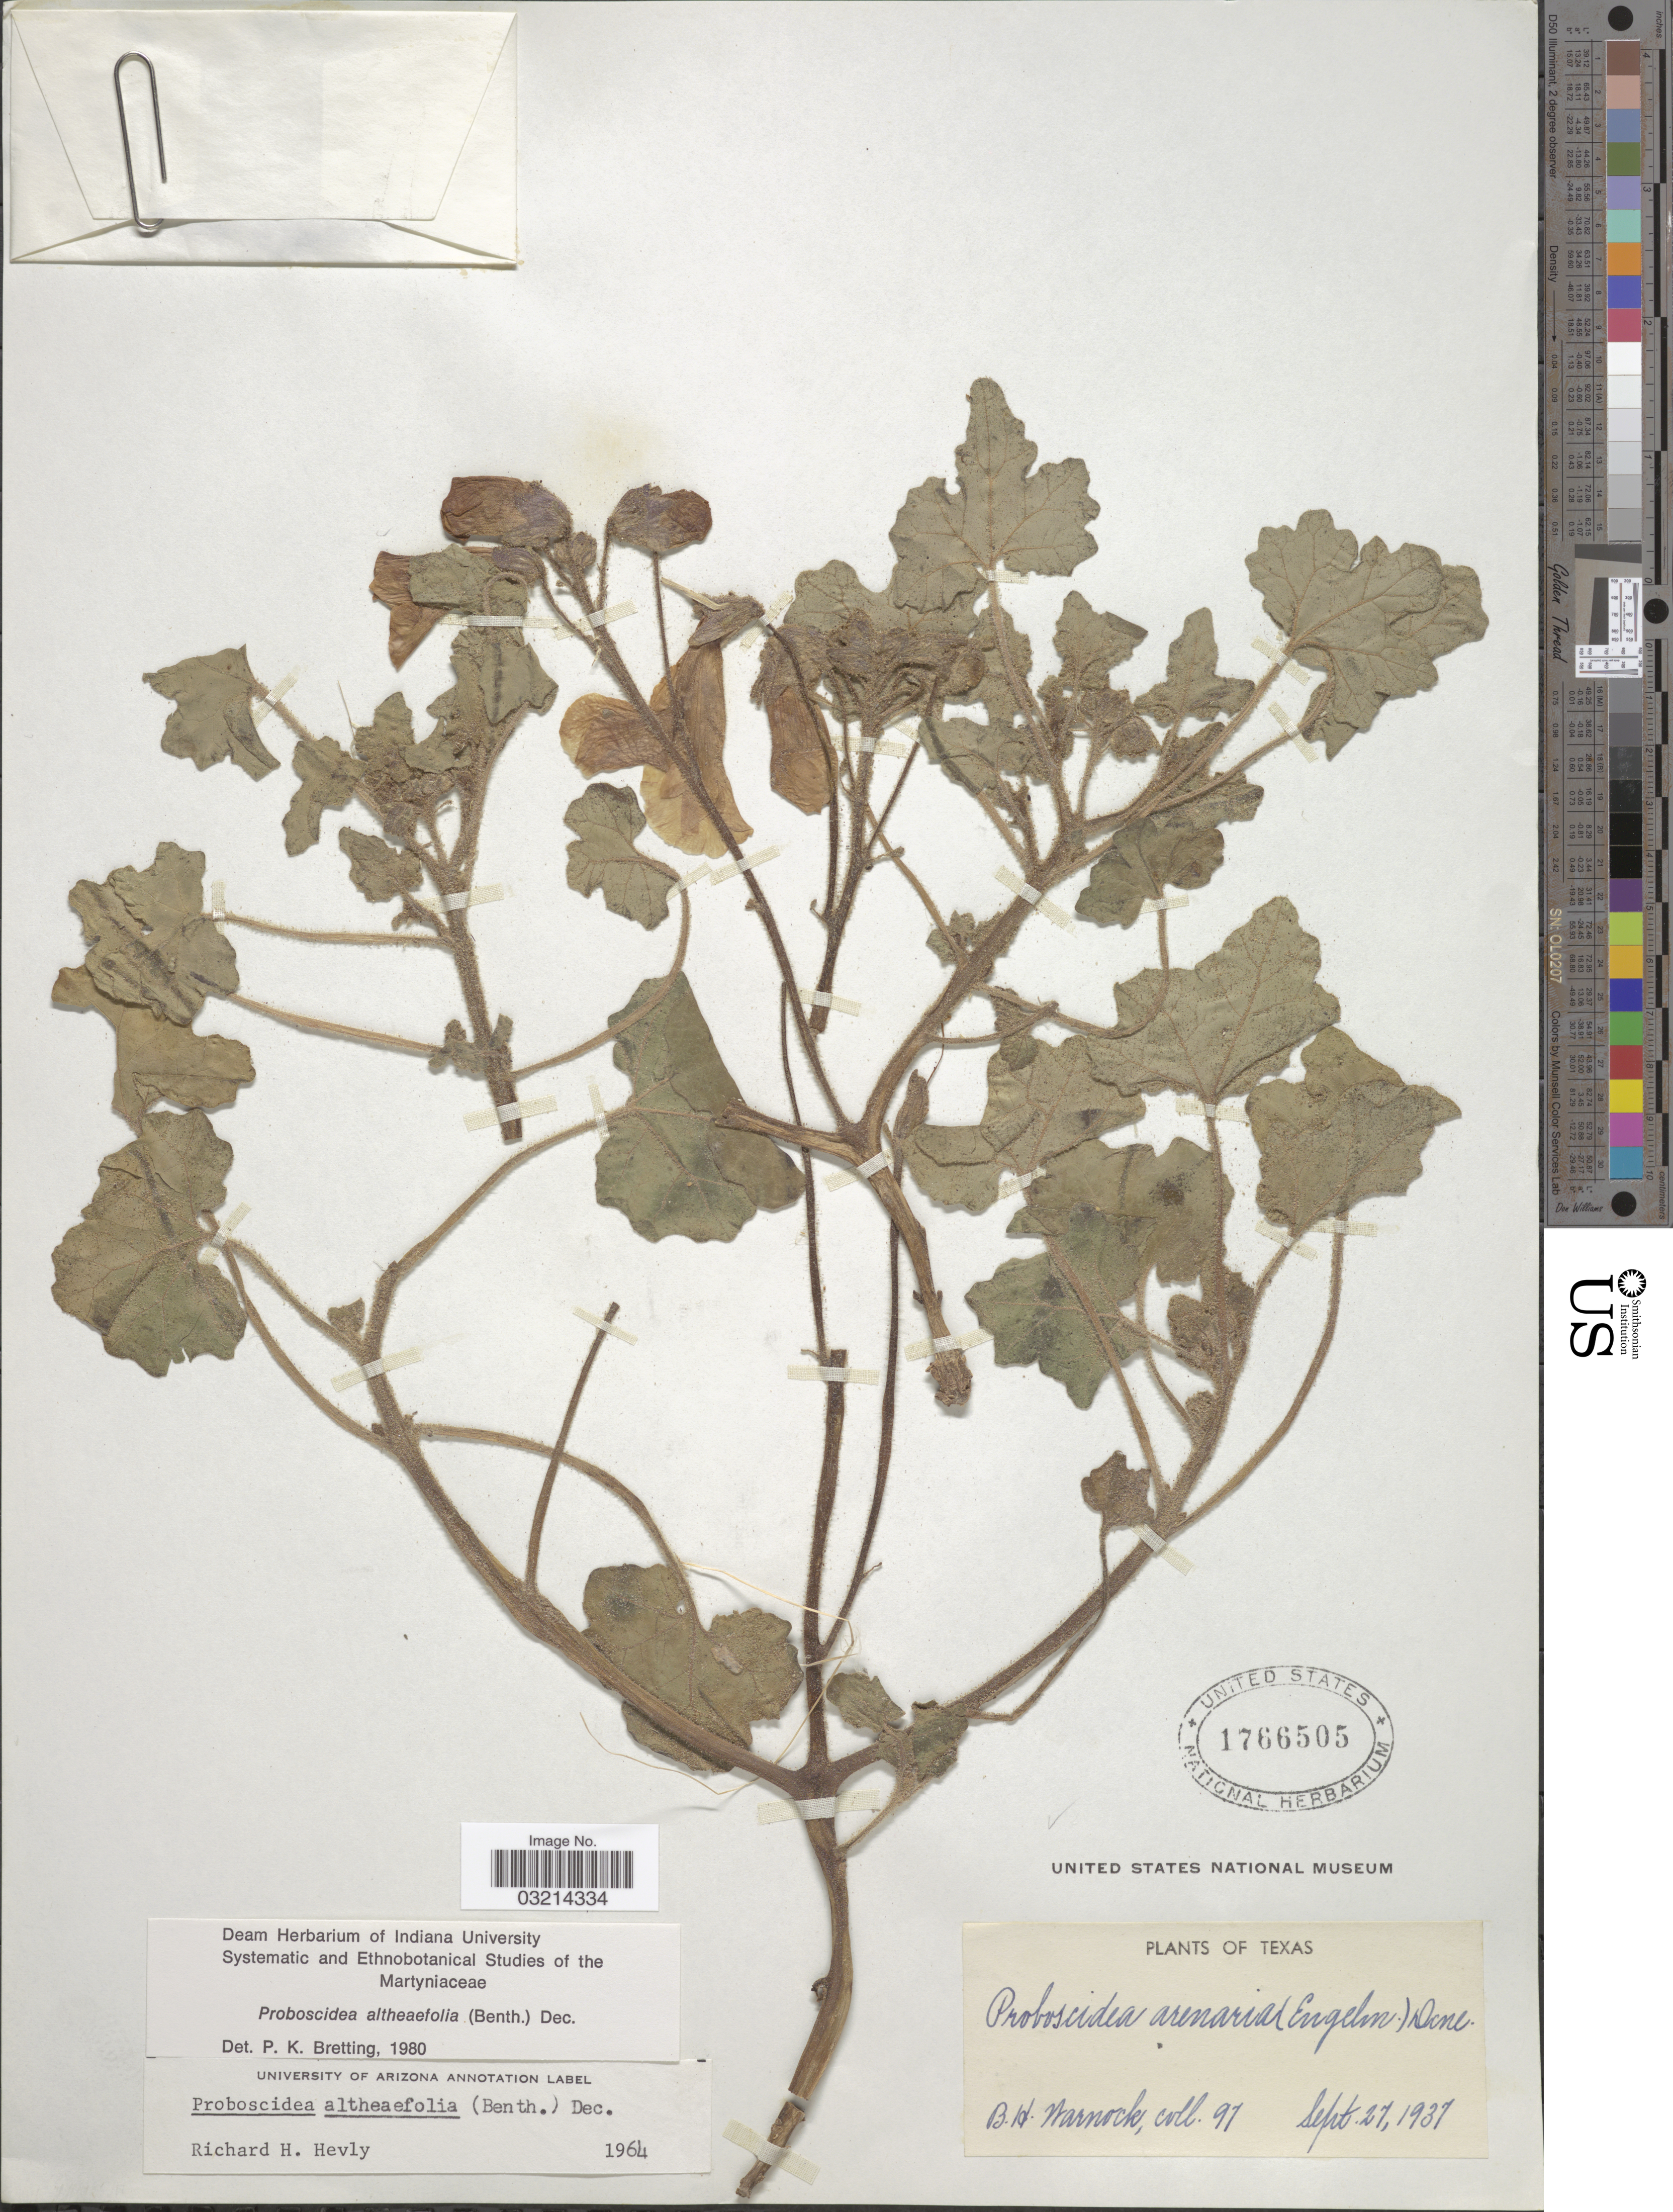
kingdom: Plantae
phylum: Tracheophyta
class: Magnoliopsida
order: Lamiales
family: Martyniaceae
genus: Proboscidea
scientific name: Proboscidea althaeifolia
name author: (Benth.) Decne.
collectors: B. H. Warnock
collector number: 97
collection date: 1937-09-27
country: United States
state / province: Texas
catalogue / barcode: US 1766505